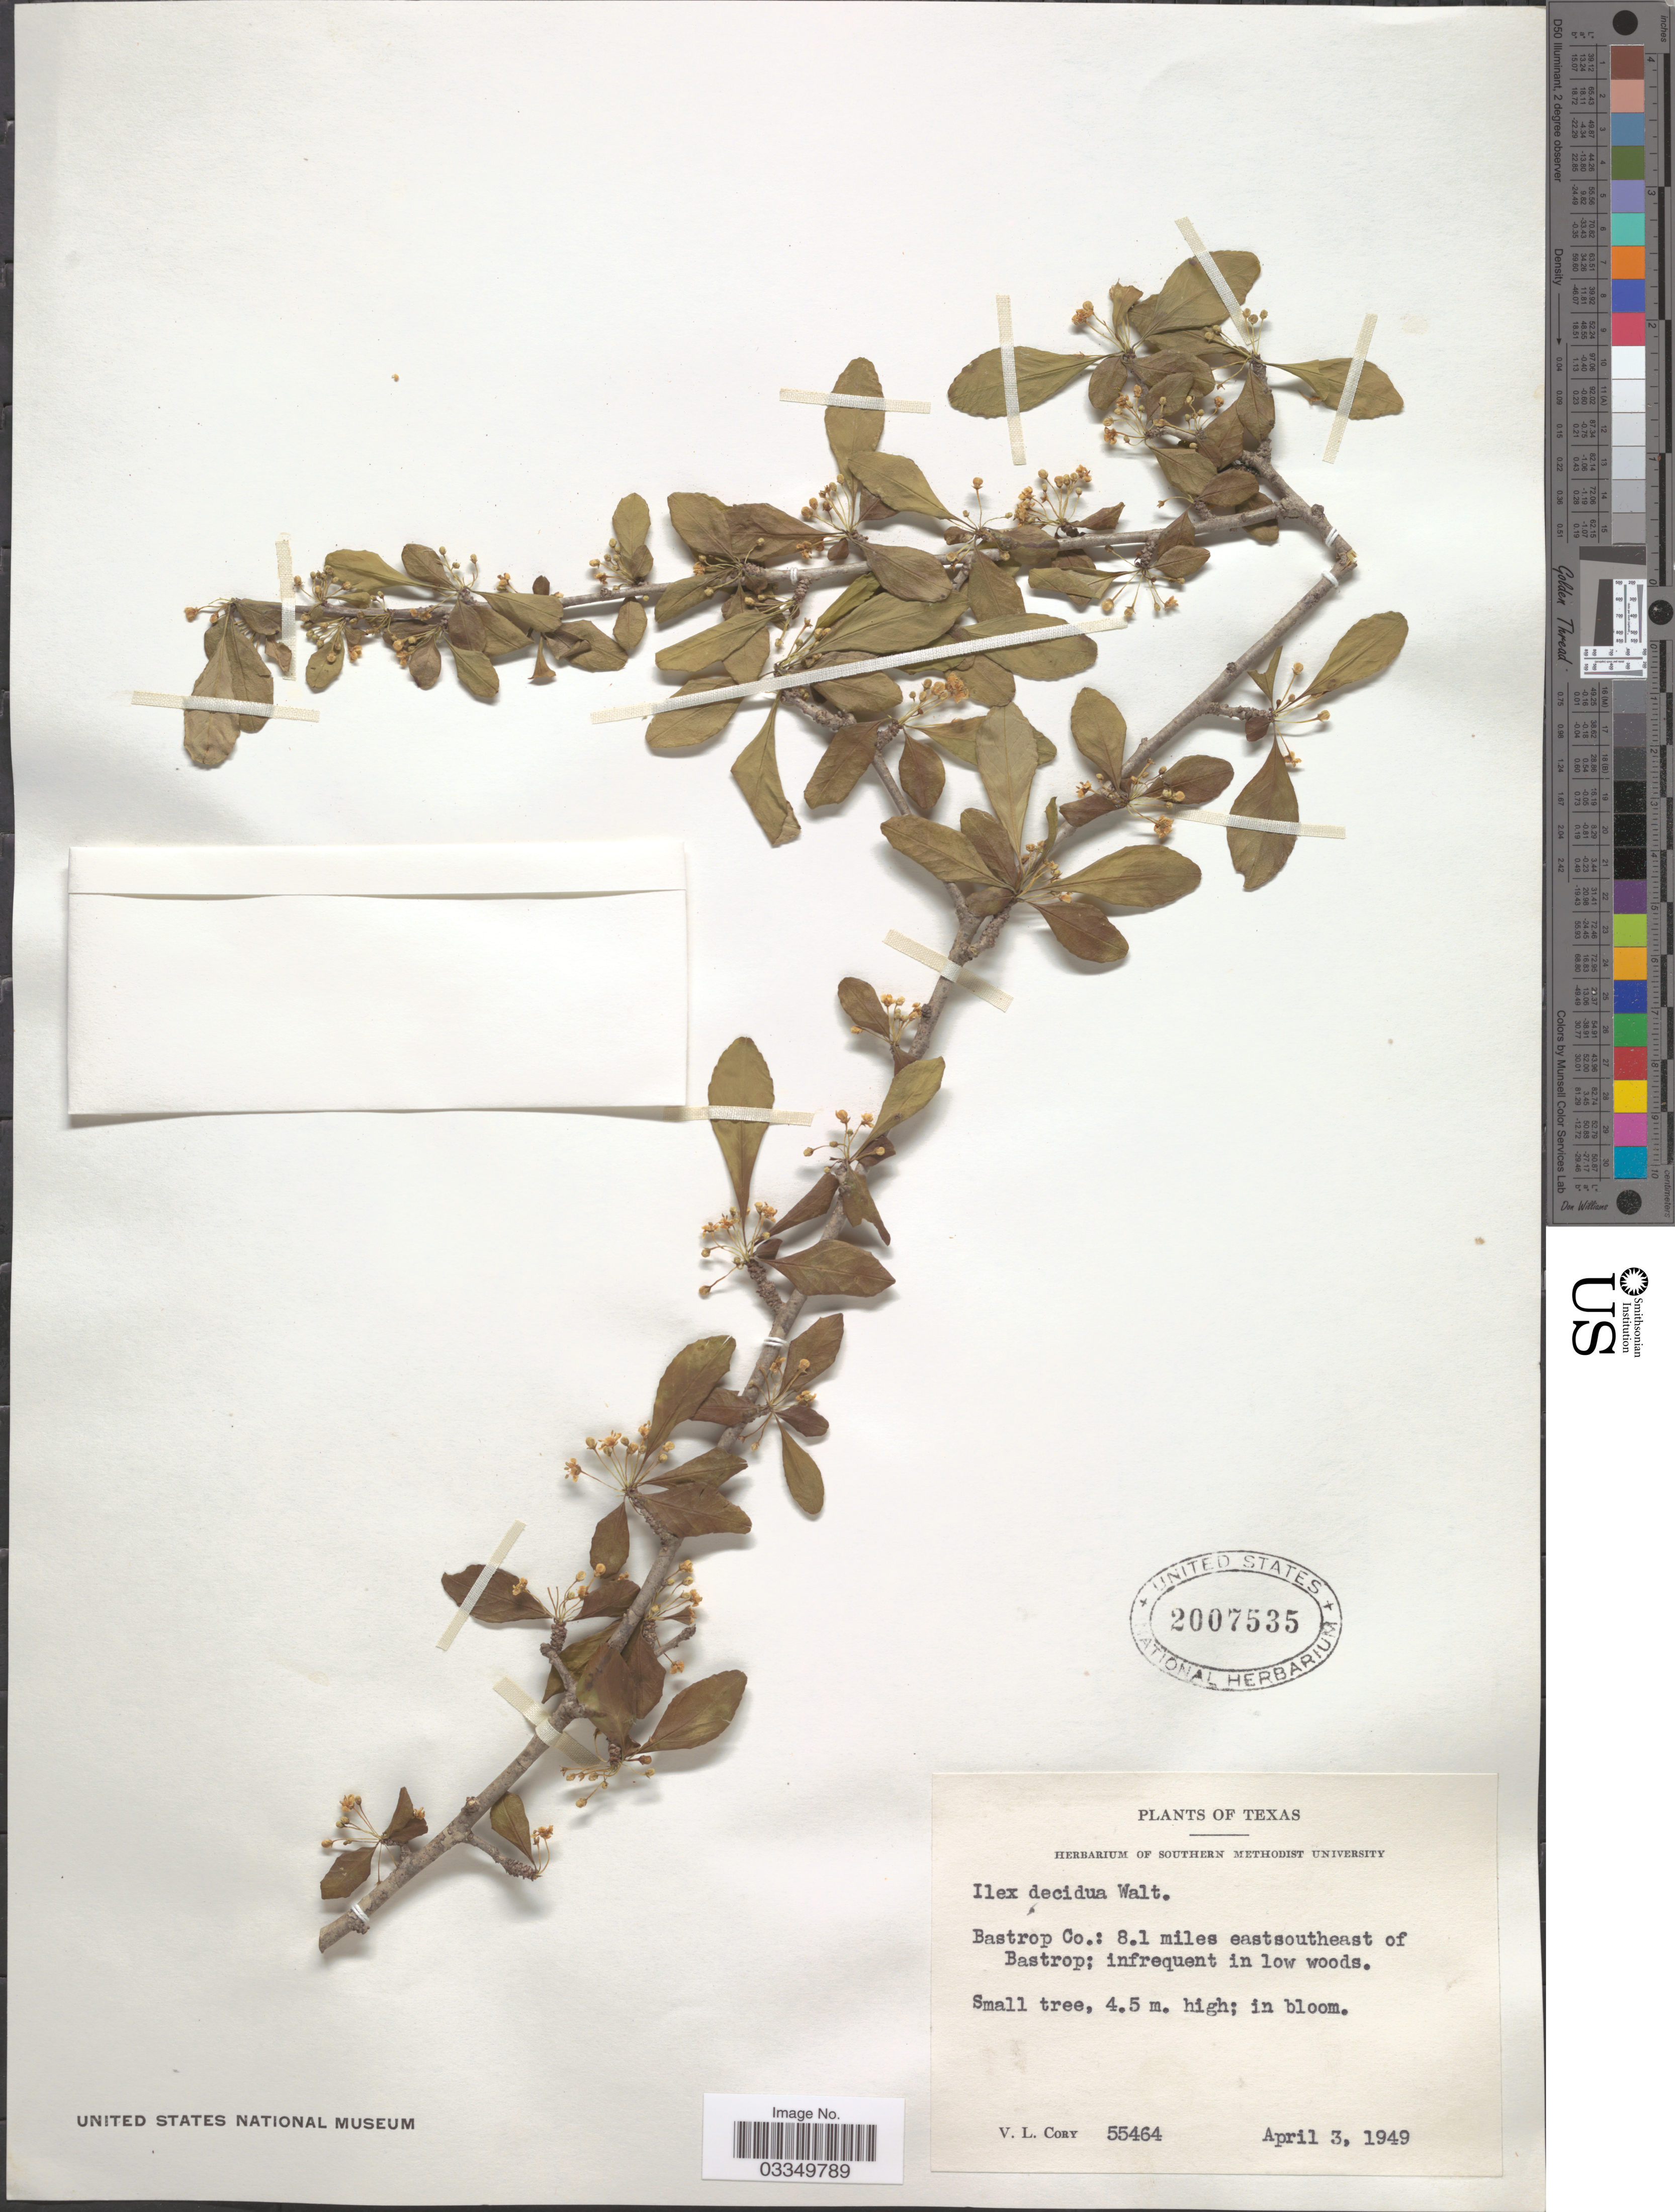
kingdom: Plantae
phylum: Tracheophyta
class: Magnoliopsida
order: Aquifoliales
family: Aquifoliaceae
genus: Ilex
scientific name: Ilex decidua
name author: Walter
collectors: V. Cory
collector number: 55464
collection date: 1949-04-03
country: United States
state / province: Texas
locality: Bastrop Co.: 8.1 miles eastsoutheast of Bastrop.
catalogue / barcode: US 2007535